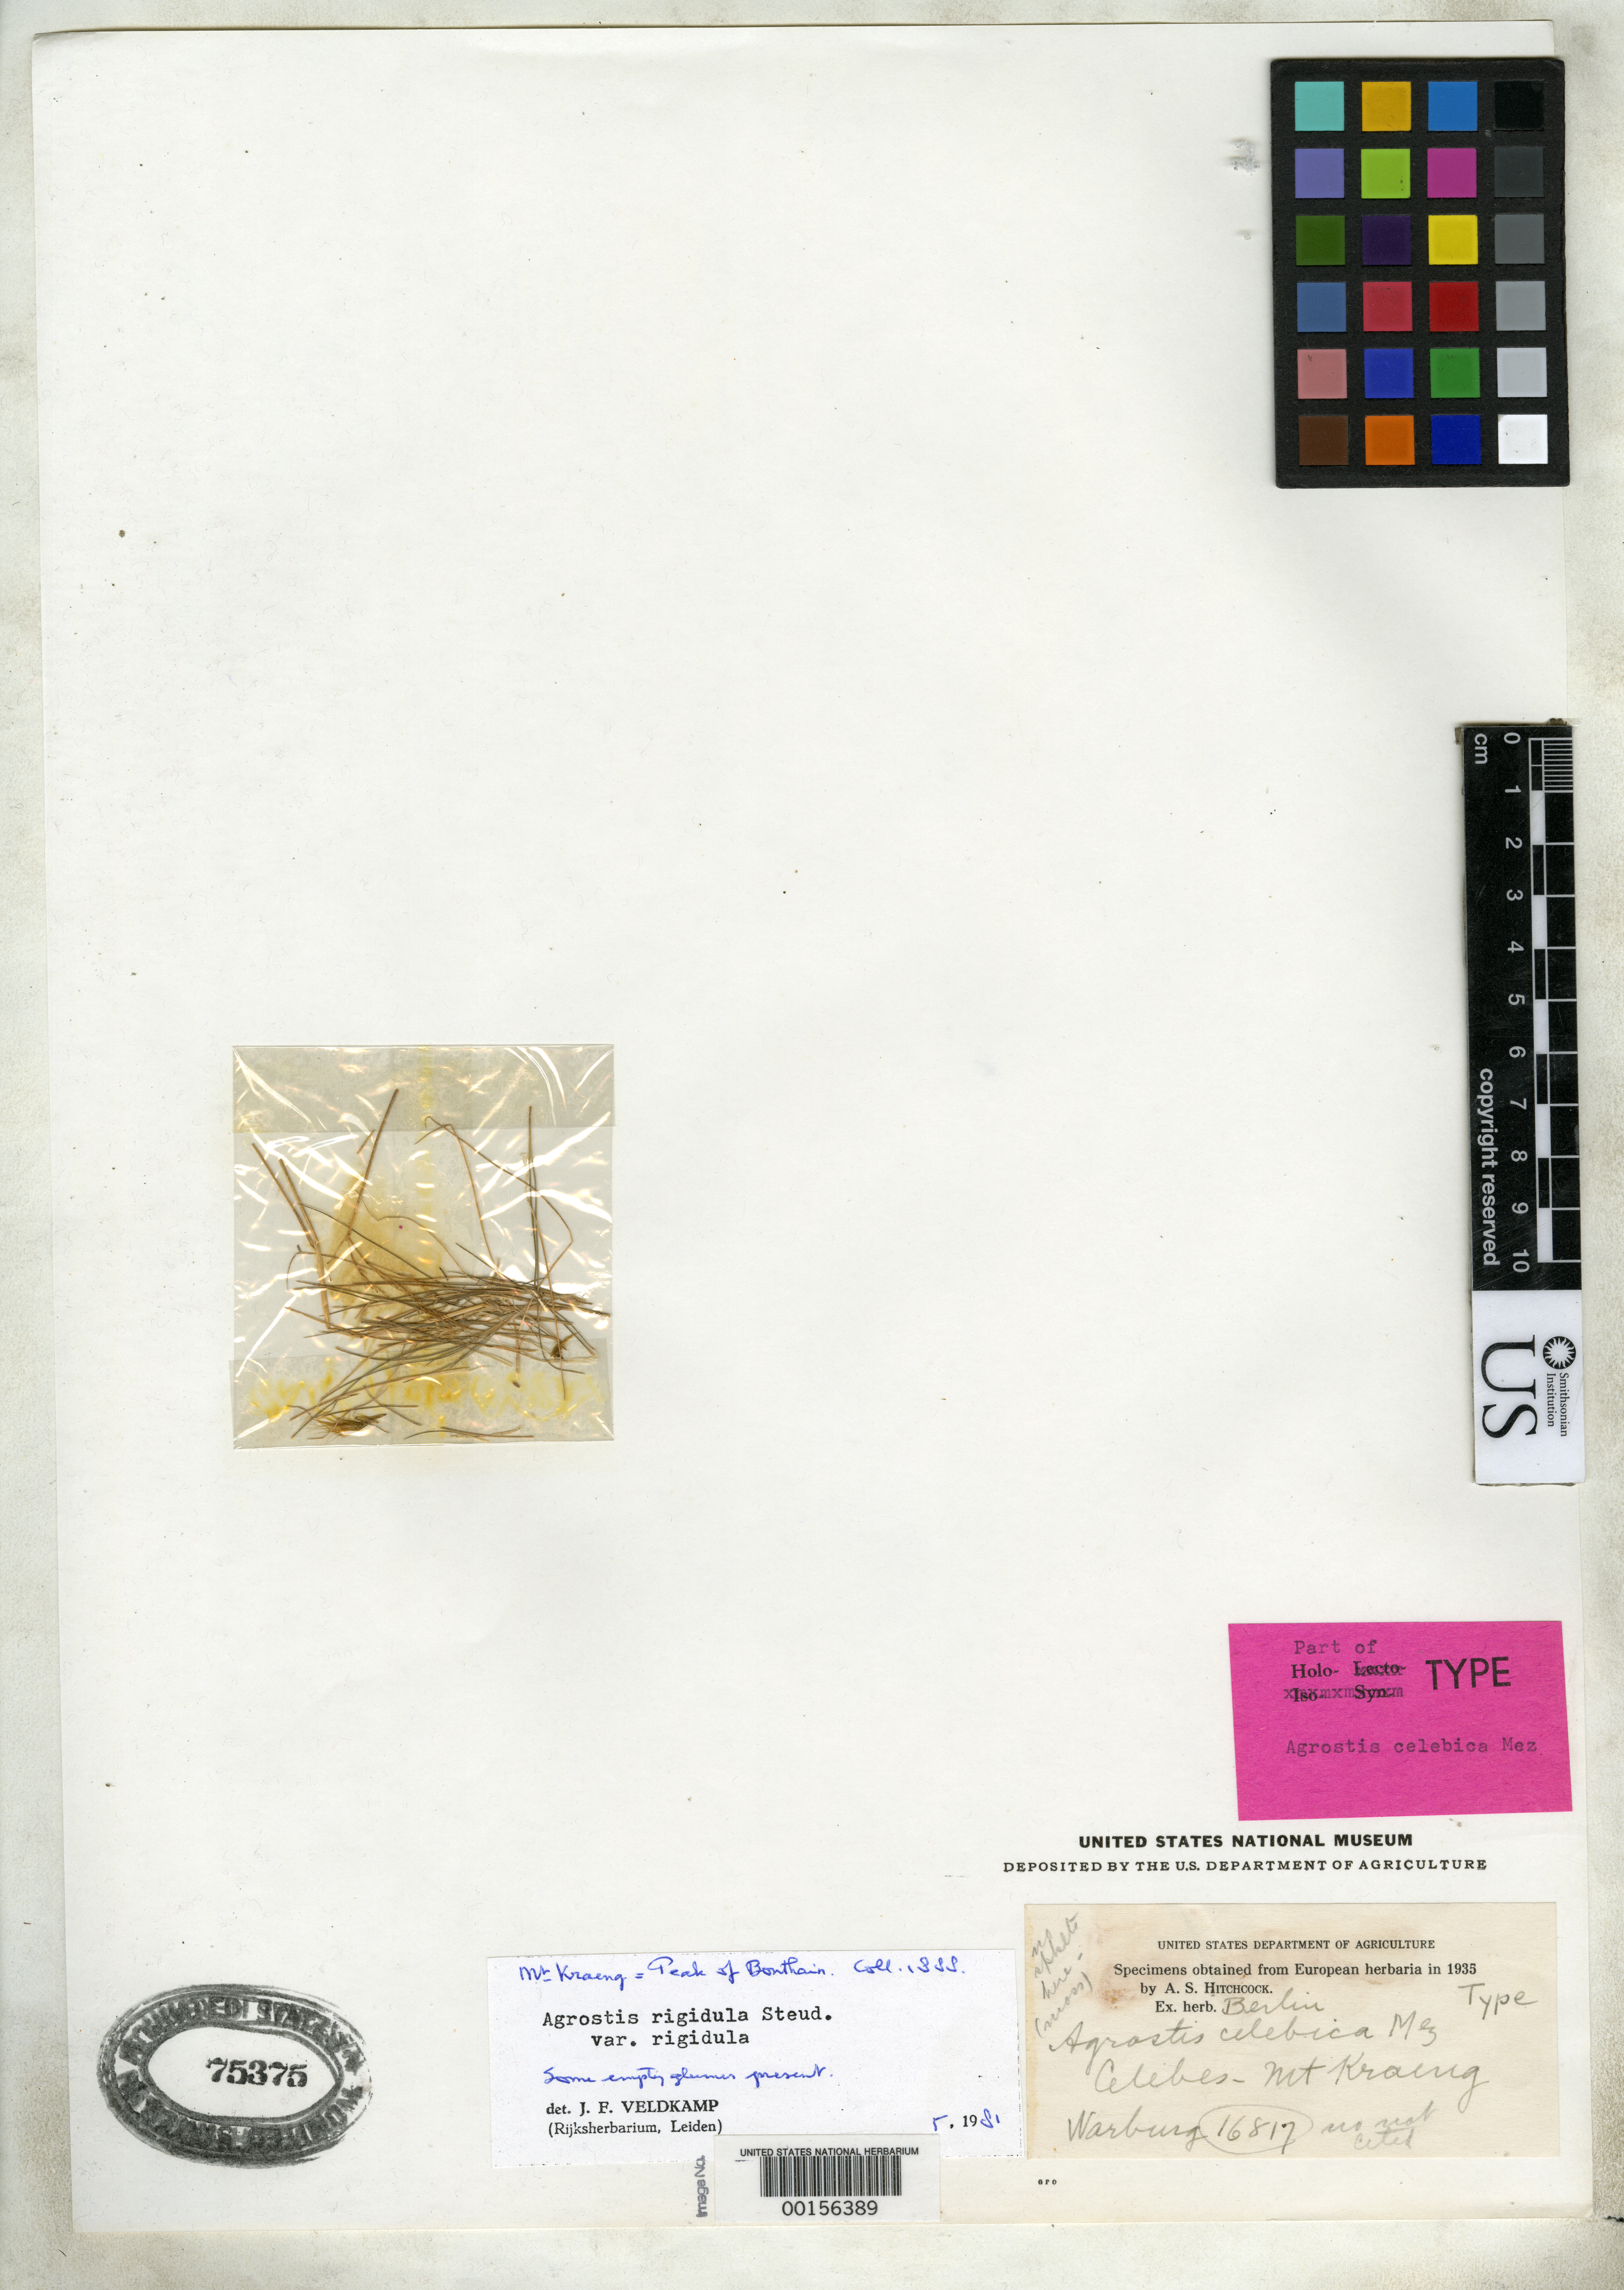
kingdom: Plantae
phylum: Tracheophyta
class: Liliopsida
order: Poales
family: Poaceae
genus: Agrostis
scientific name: Agrostis celebica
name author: Mez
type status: Type Fragment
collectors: O. Warburg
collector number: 16817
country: Indonesia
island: Sulawesi Island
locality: Mt. Kraeng.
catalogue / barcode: US 75375